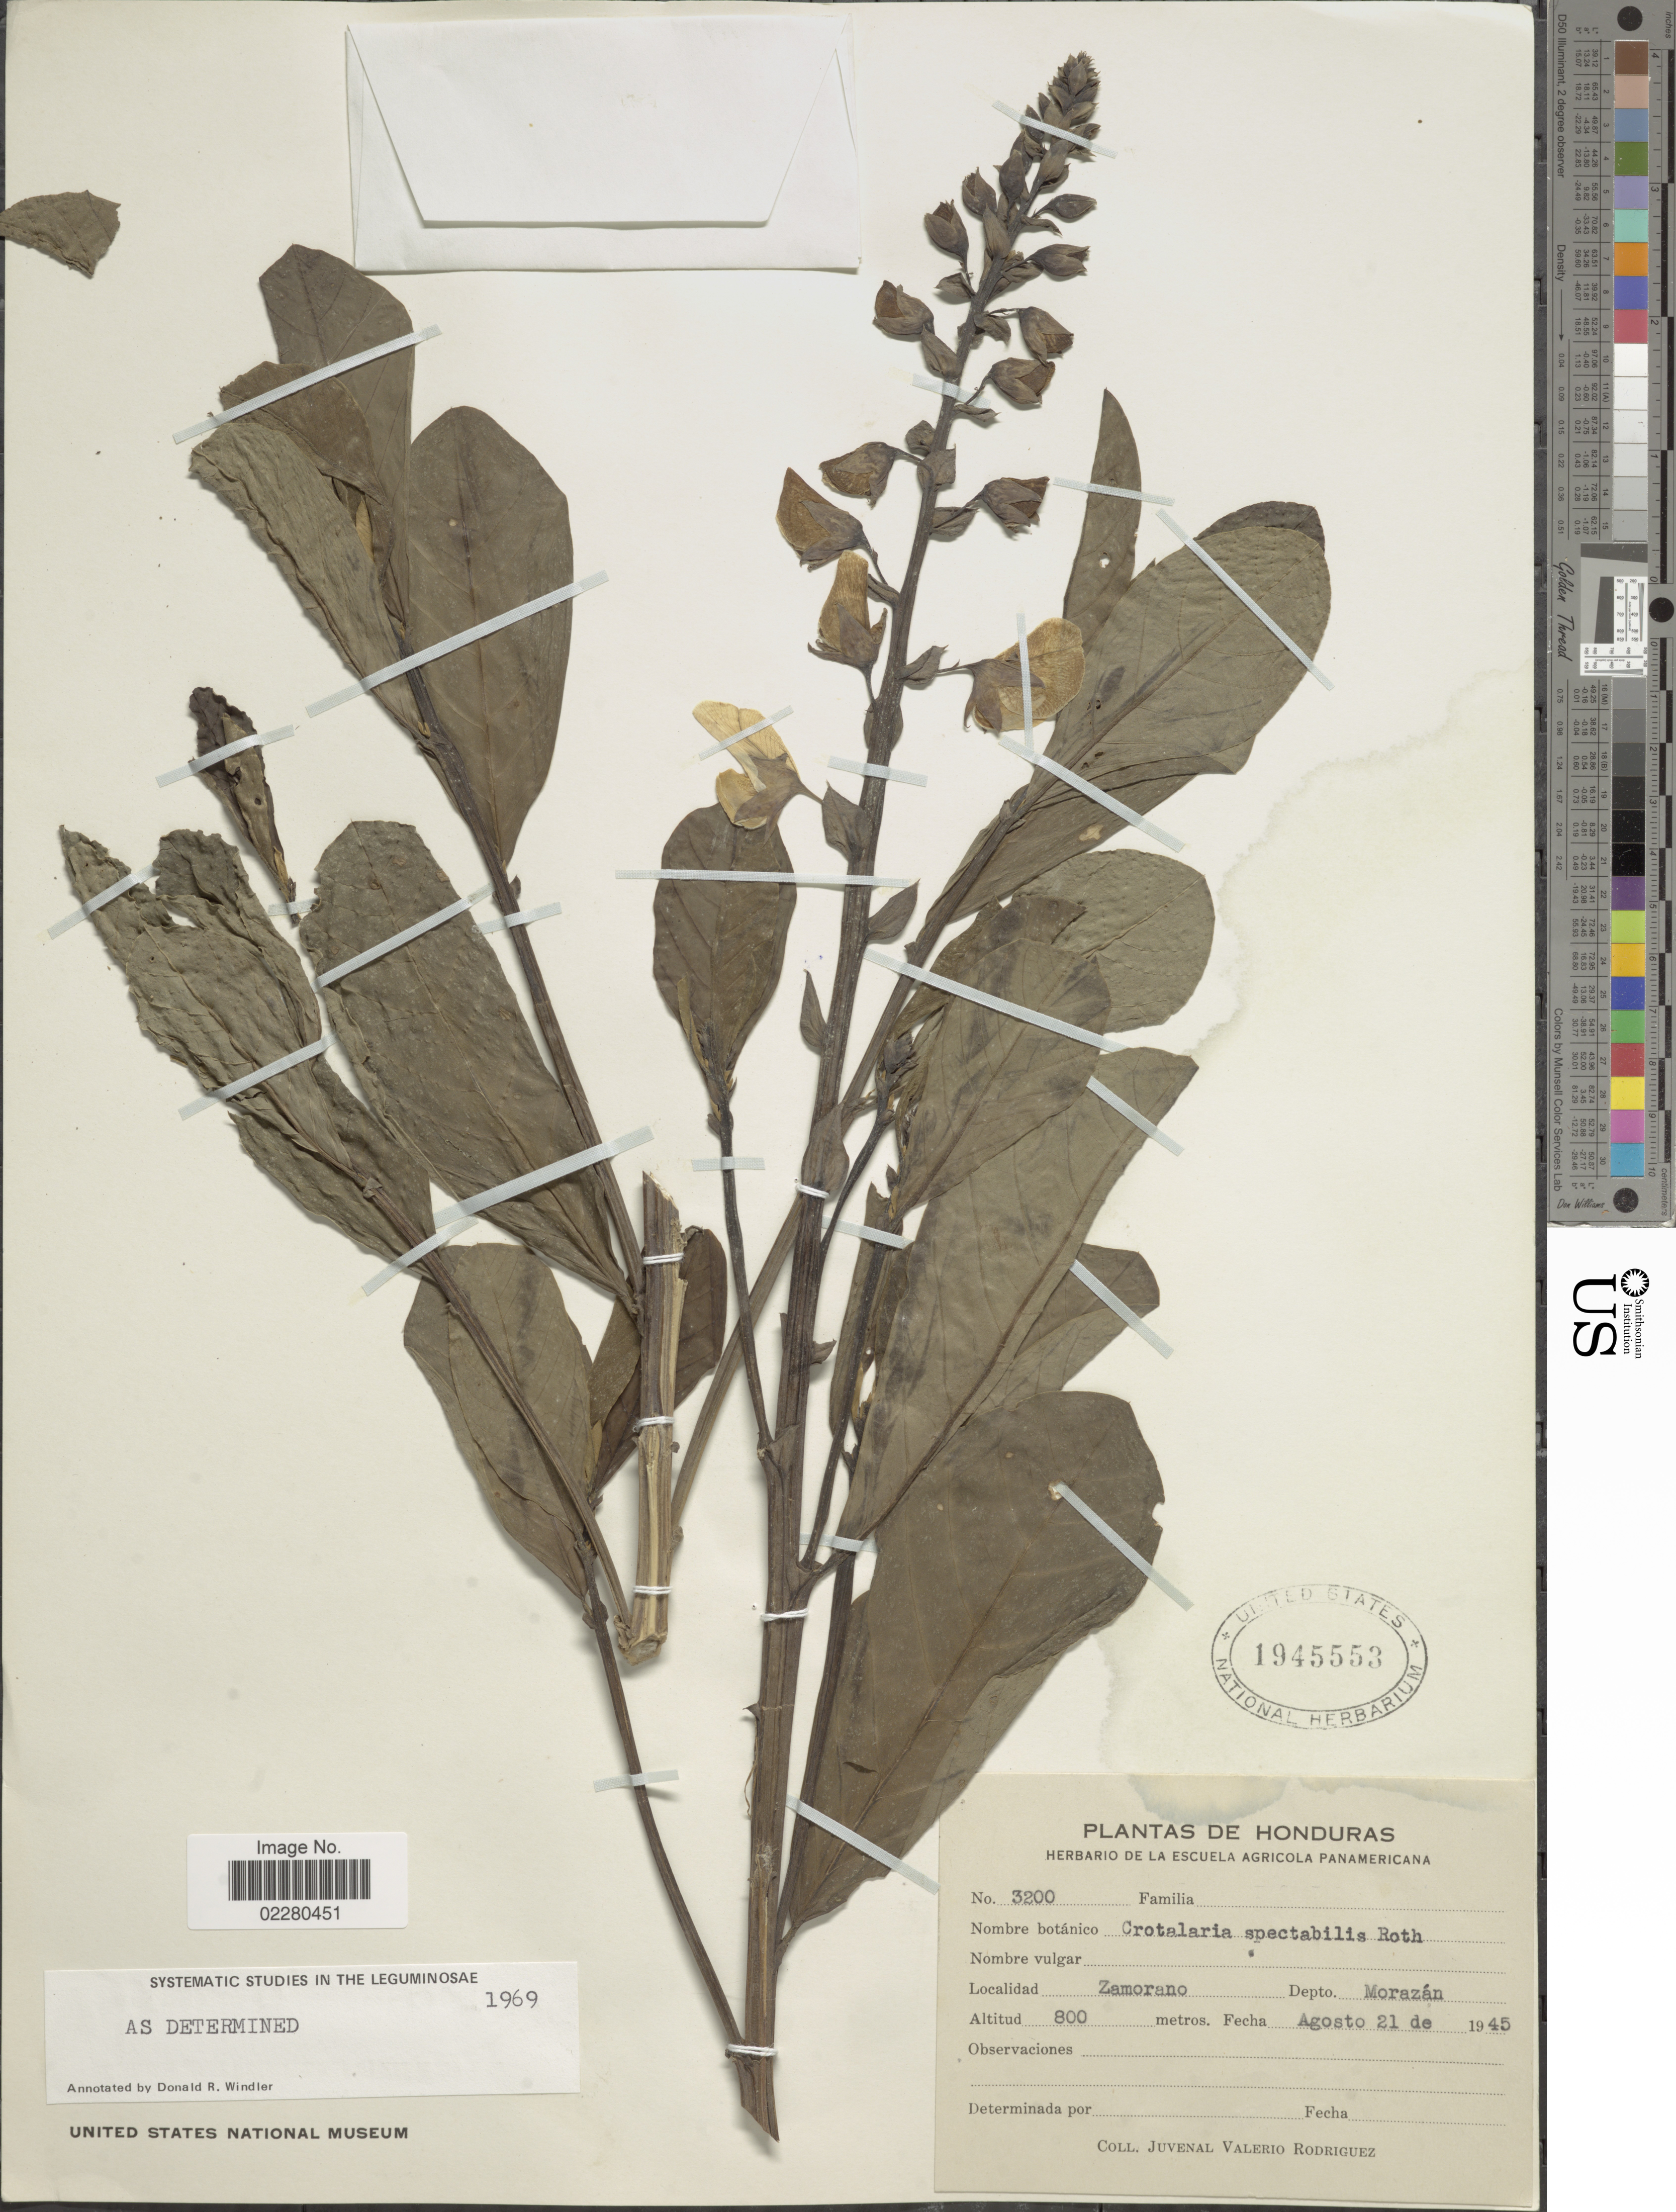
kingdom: Plantae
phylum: Tracheophyta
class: Magnoliopsida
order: Fabales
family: Fabaceae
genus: Crotalaria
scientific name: Crotalaria spectabilis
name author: Roth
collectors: J. Rodriguez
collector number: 3200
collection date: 1945-08-21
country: Honduras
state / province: Fco. Morazán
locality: Zamorano. Depto. Morazán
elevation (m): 800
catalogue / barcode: US 1945553